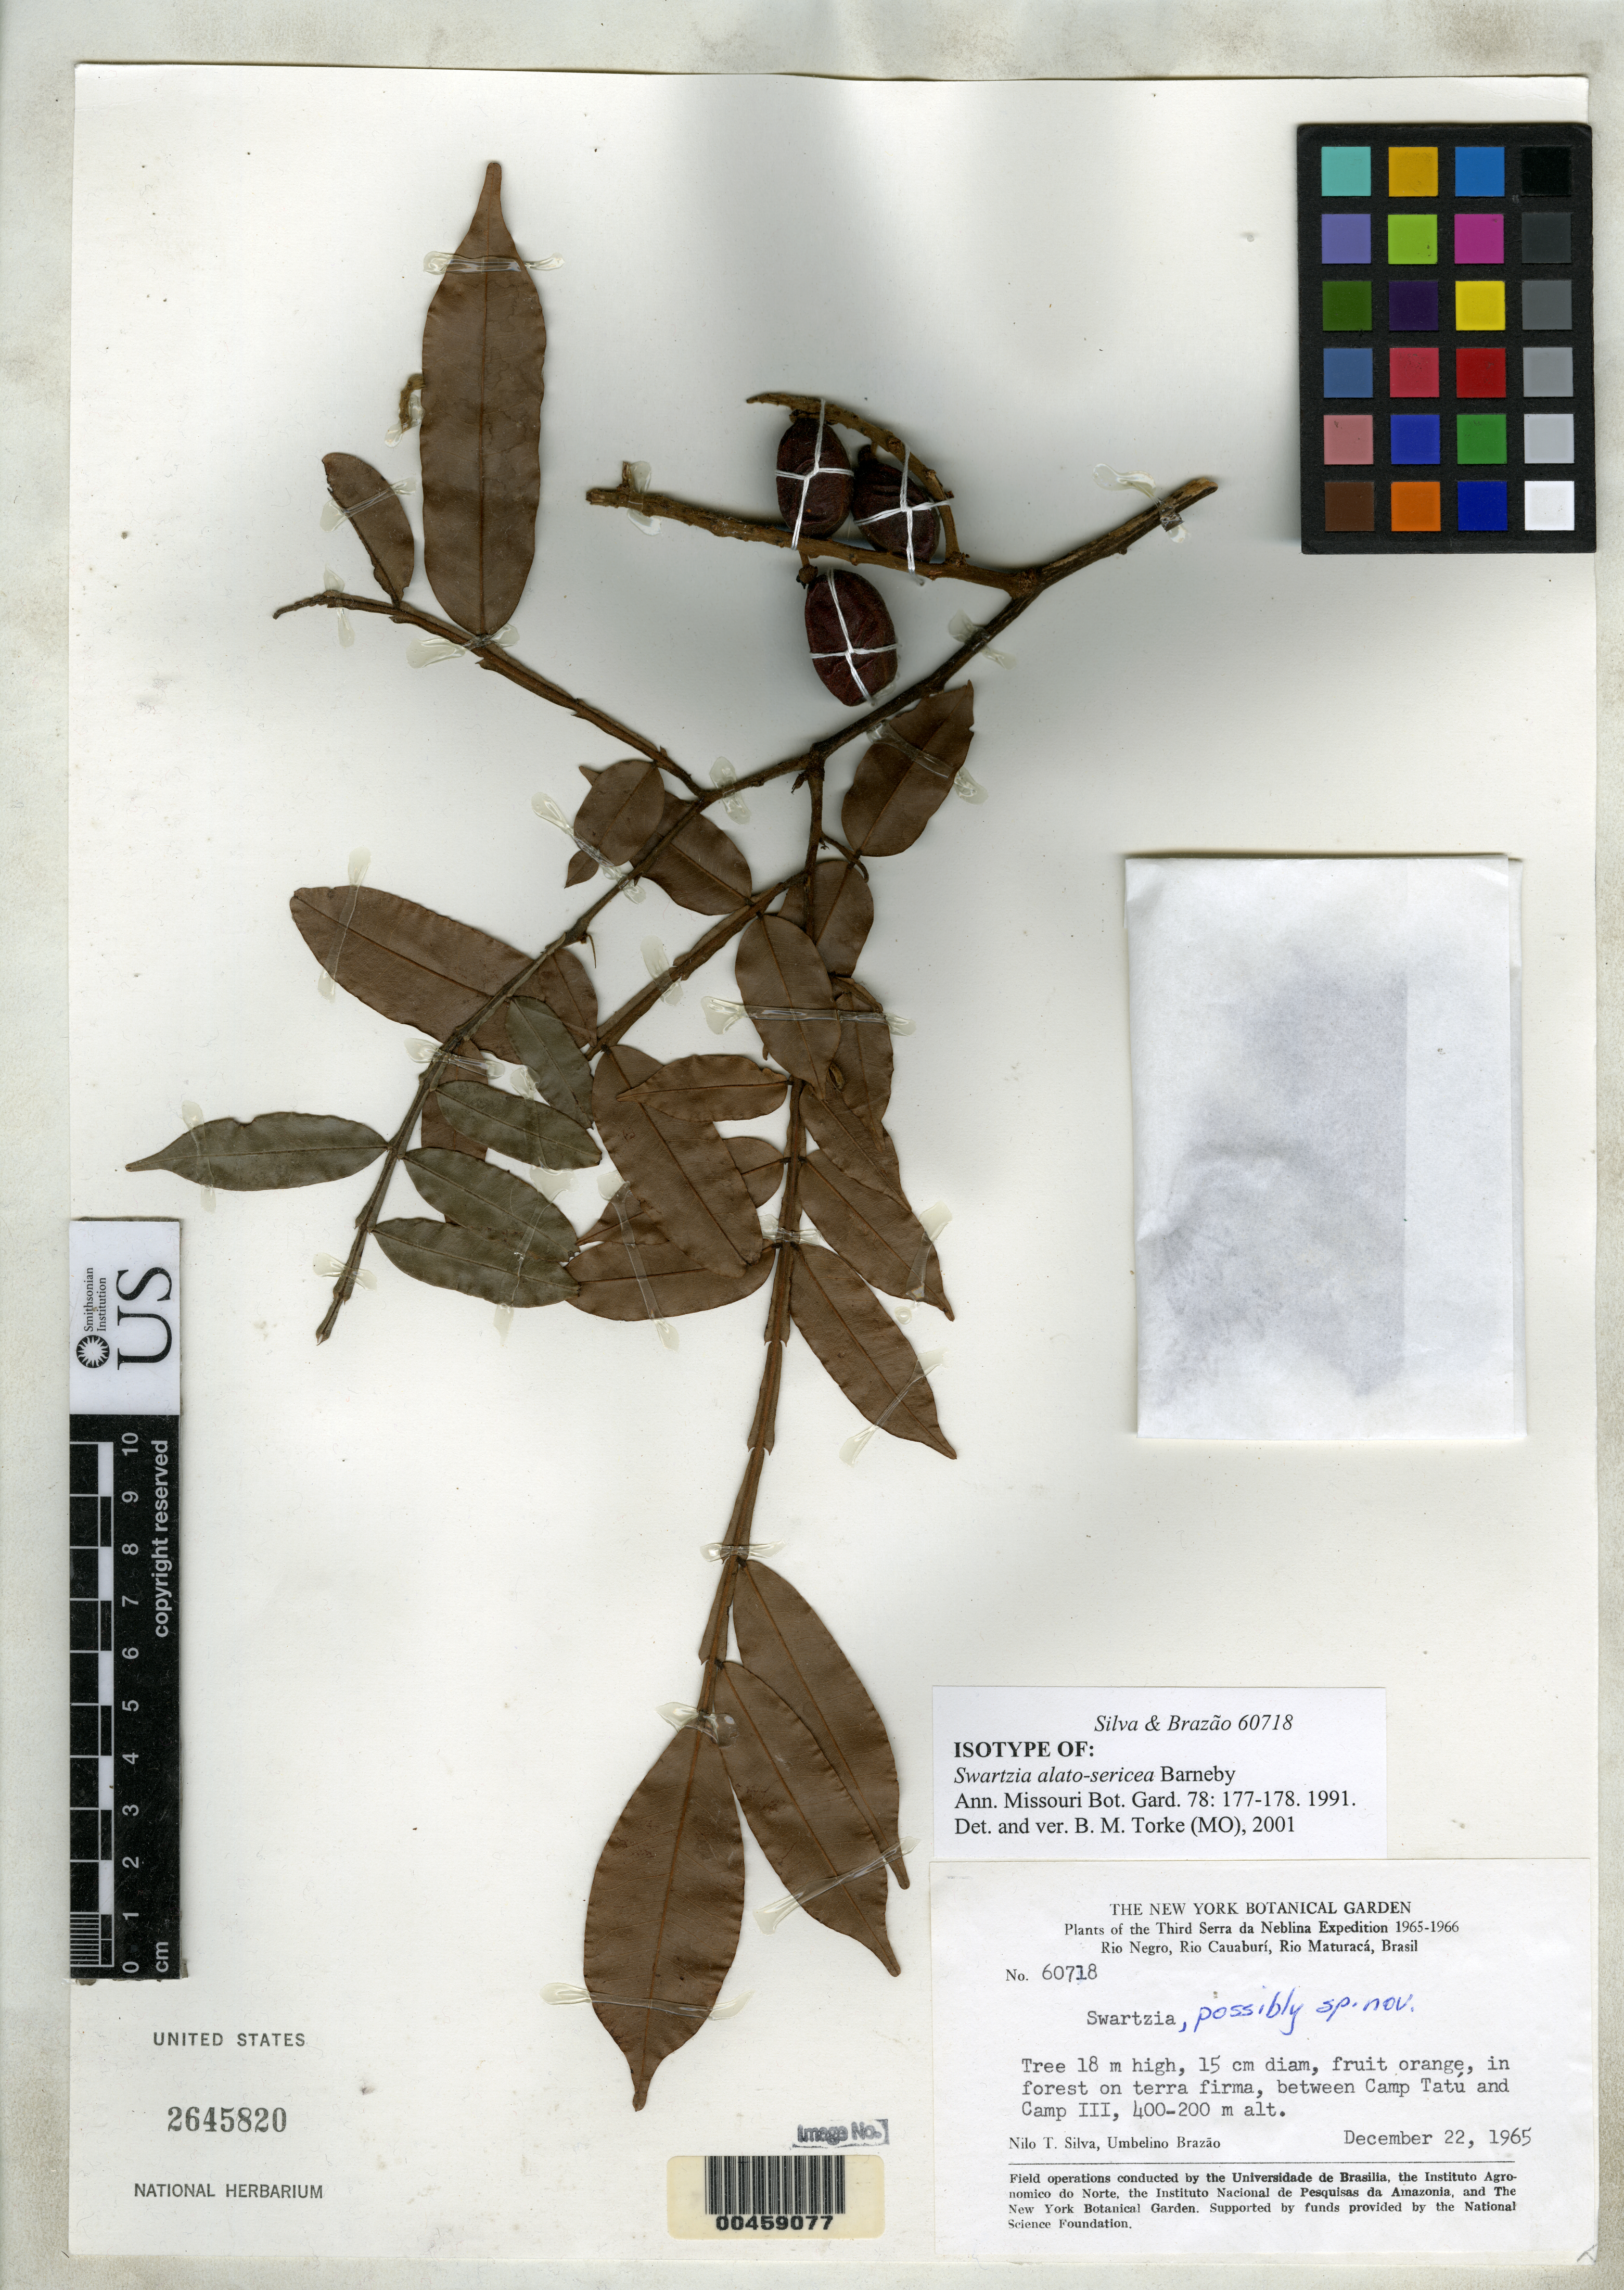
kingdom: Plantae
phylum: Tracheophyta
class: Magnoliopsida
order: Fabales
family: Fabaceae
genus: Swartzia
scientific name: Swartzia alato-sericea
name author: Barneby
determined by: Torke, B. M., (MO)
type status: Isotype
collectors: N. T. Silva & U. Brazão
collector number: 60718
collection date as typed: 22 Dec 1965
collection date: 1965-12-22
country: Brazil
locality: In forest on terra firma, between Camp Tatu and Camp III.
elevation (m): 200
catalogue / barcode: US 2645820